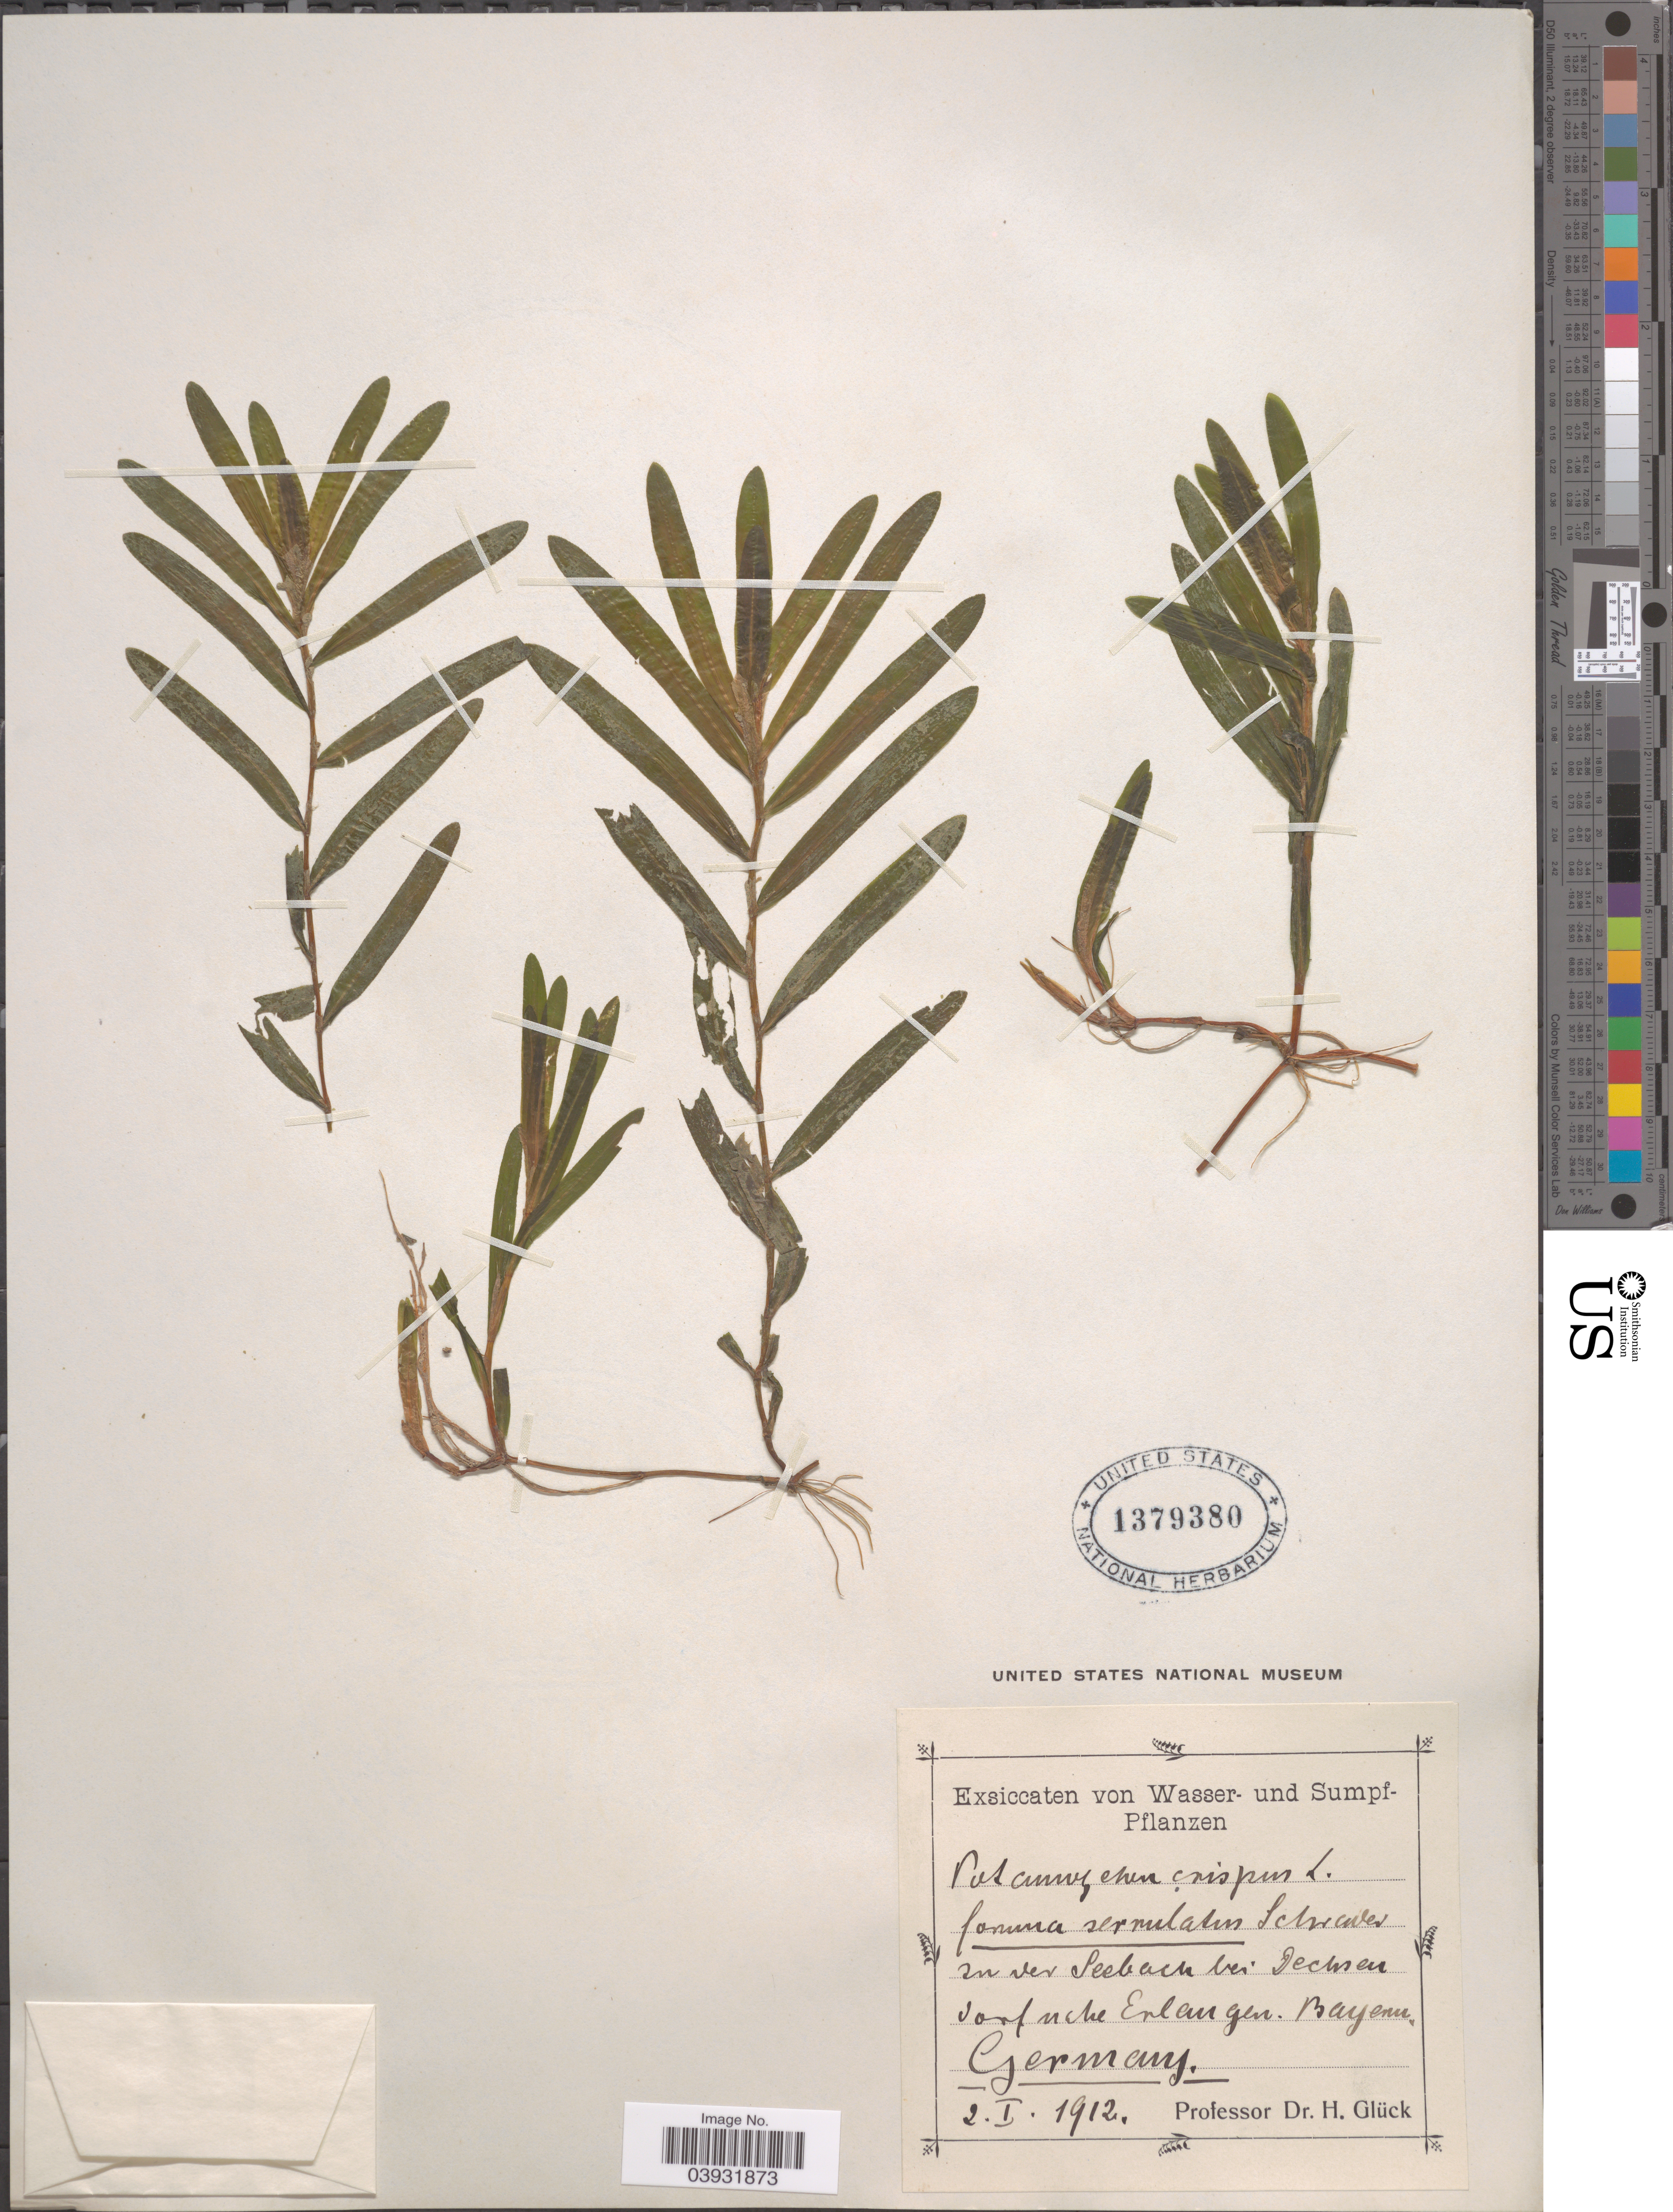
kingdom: Plantae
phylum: Tracheophyta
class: Liliopsida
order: Alismatales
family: Potamogetonaceae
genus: Potamogeton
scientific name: Potamogeton crispus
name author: L.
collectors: H. Glück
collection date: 1912-01-02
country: Germany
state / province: Bayern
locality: In ver Seebach bei Dechsen dorf nahe Erlangen.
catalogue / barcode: US 1379380